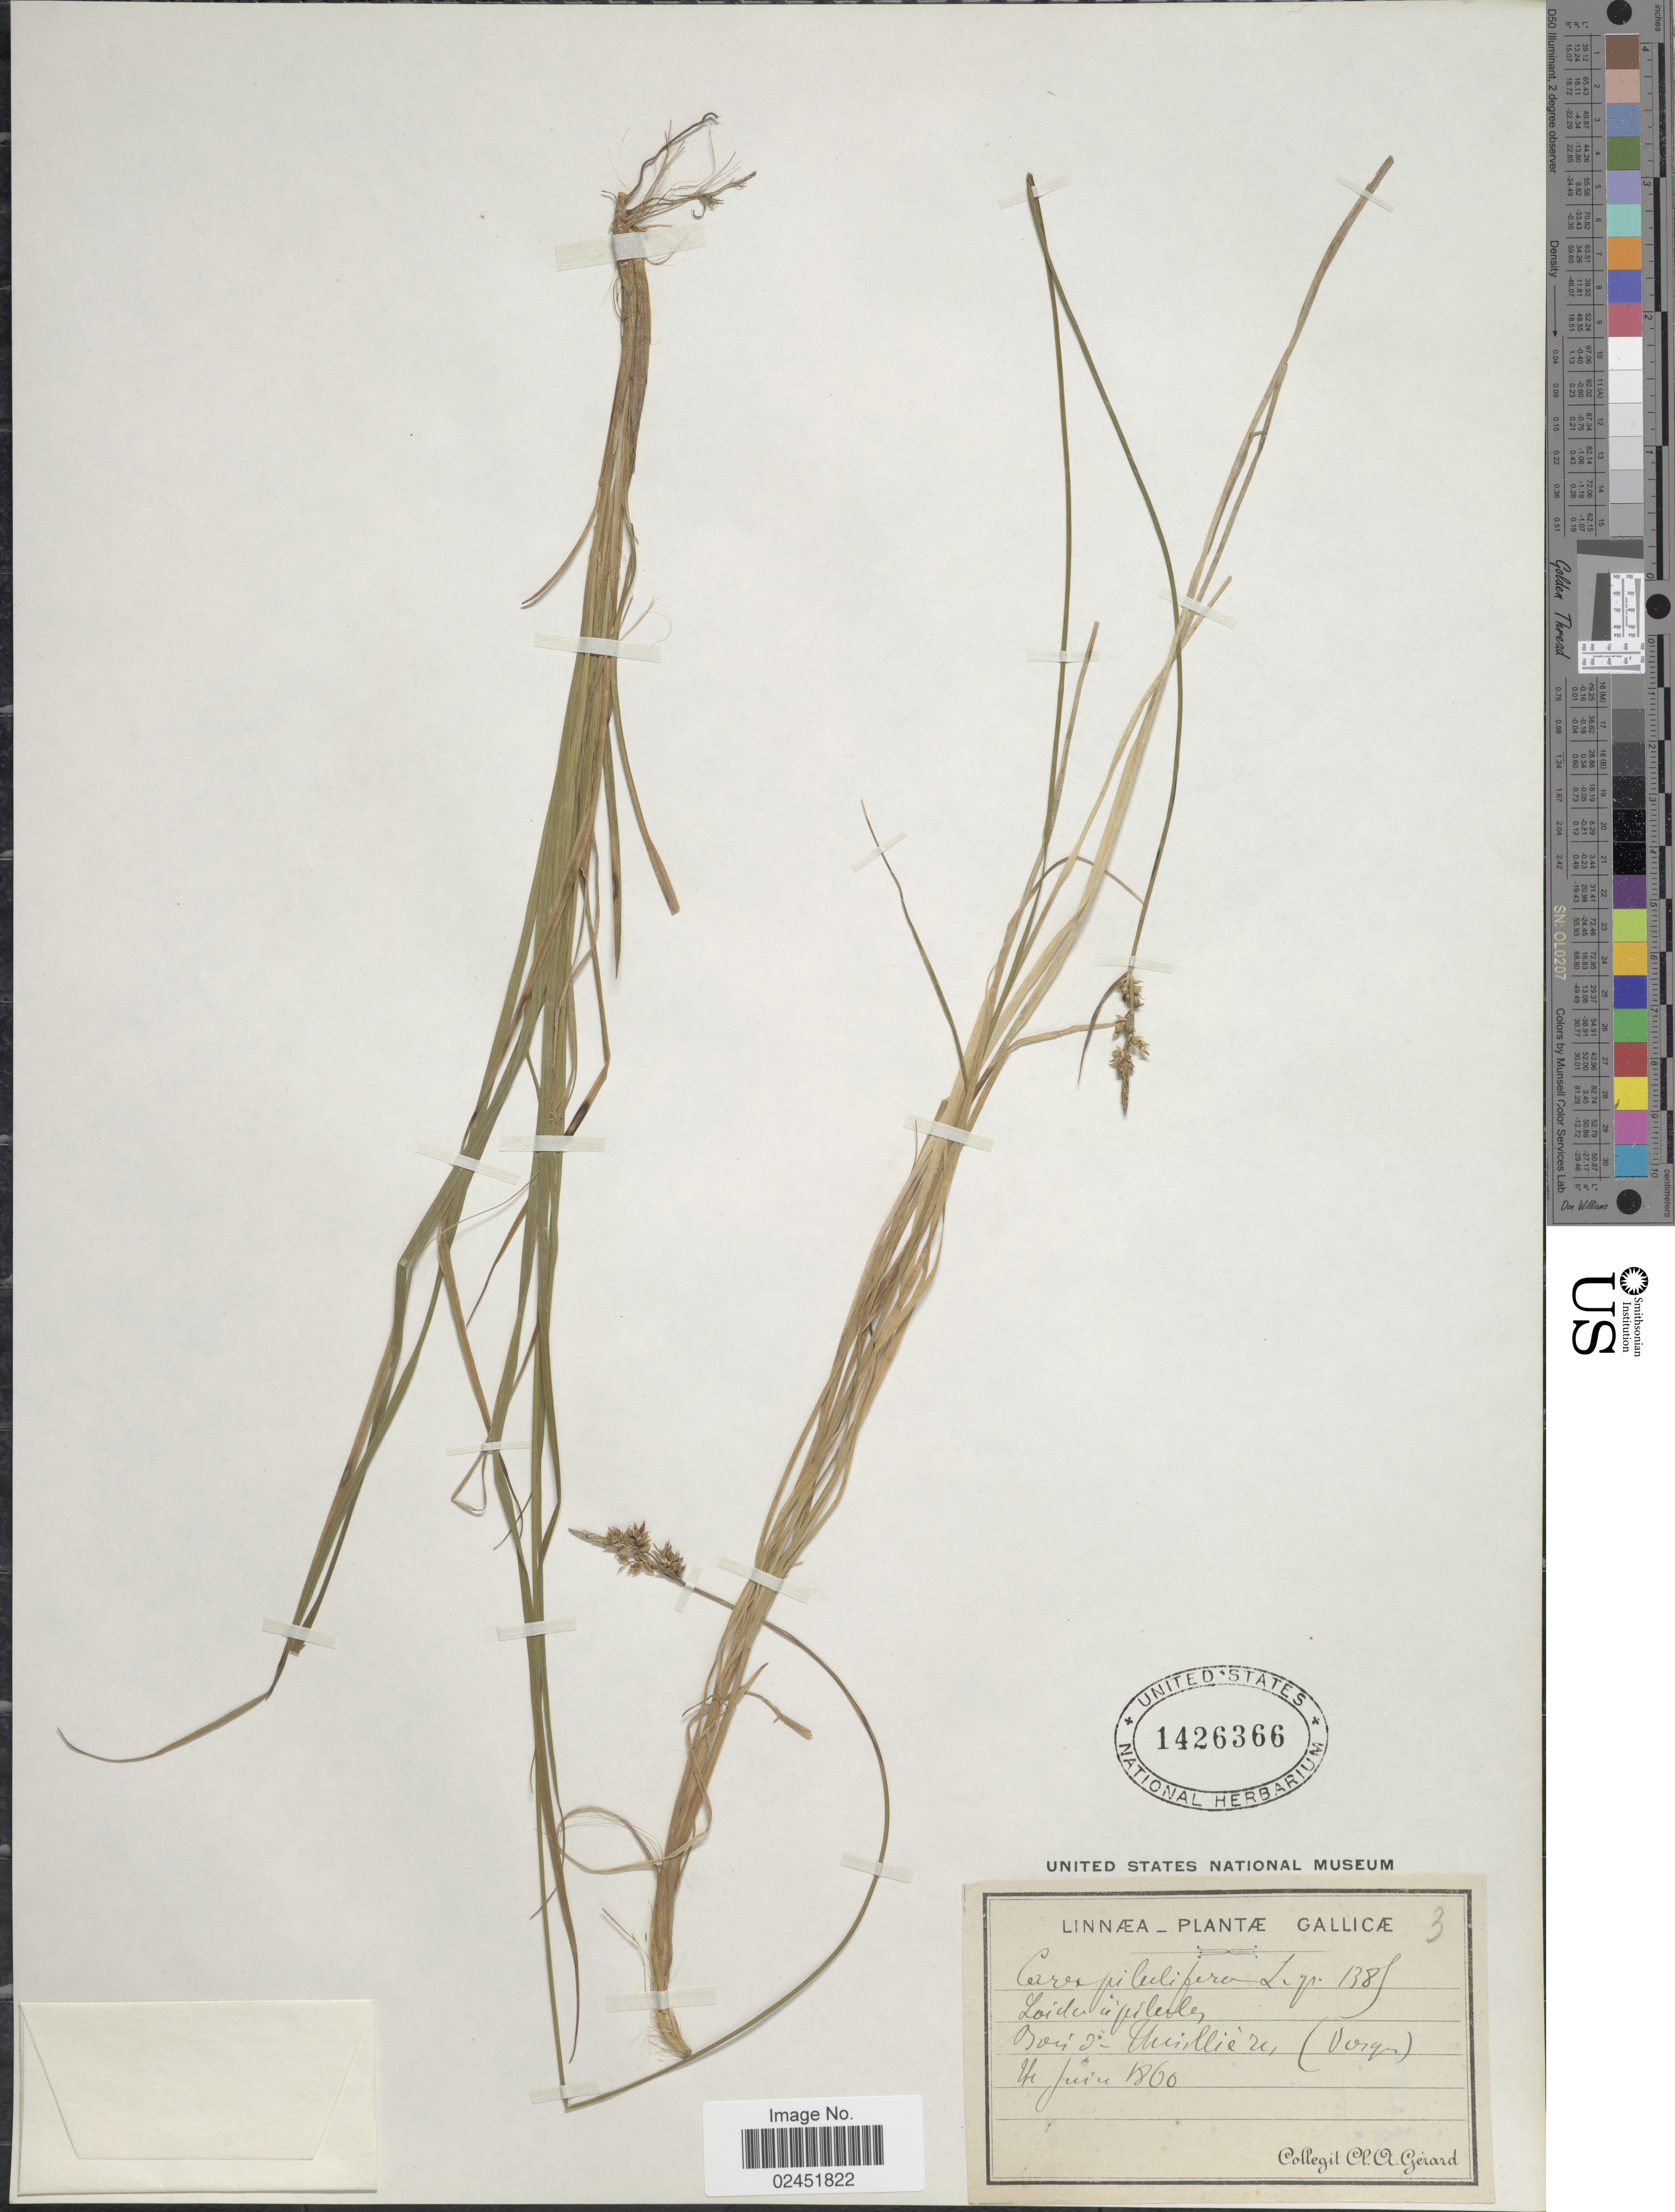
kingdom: Plantae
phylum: Tracheophyta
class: Liliopsida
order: Poales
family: Cyperaceae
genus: Carex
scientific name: Carex pilulifera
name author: L.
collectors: C. Gerard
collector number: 3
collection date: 1860-06-04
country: France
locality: Gallicae. Loider pilesles. Bois de Unirllie ru (Vorqn) [interpreted]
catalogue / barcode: US 1426366